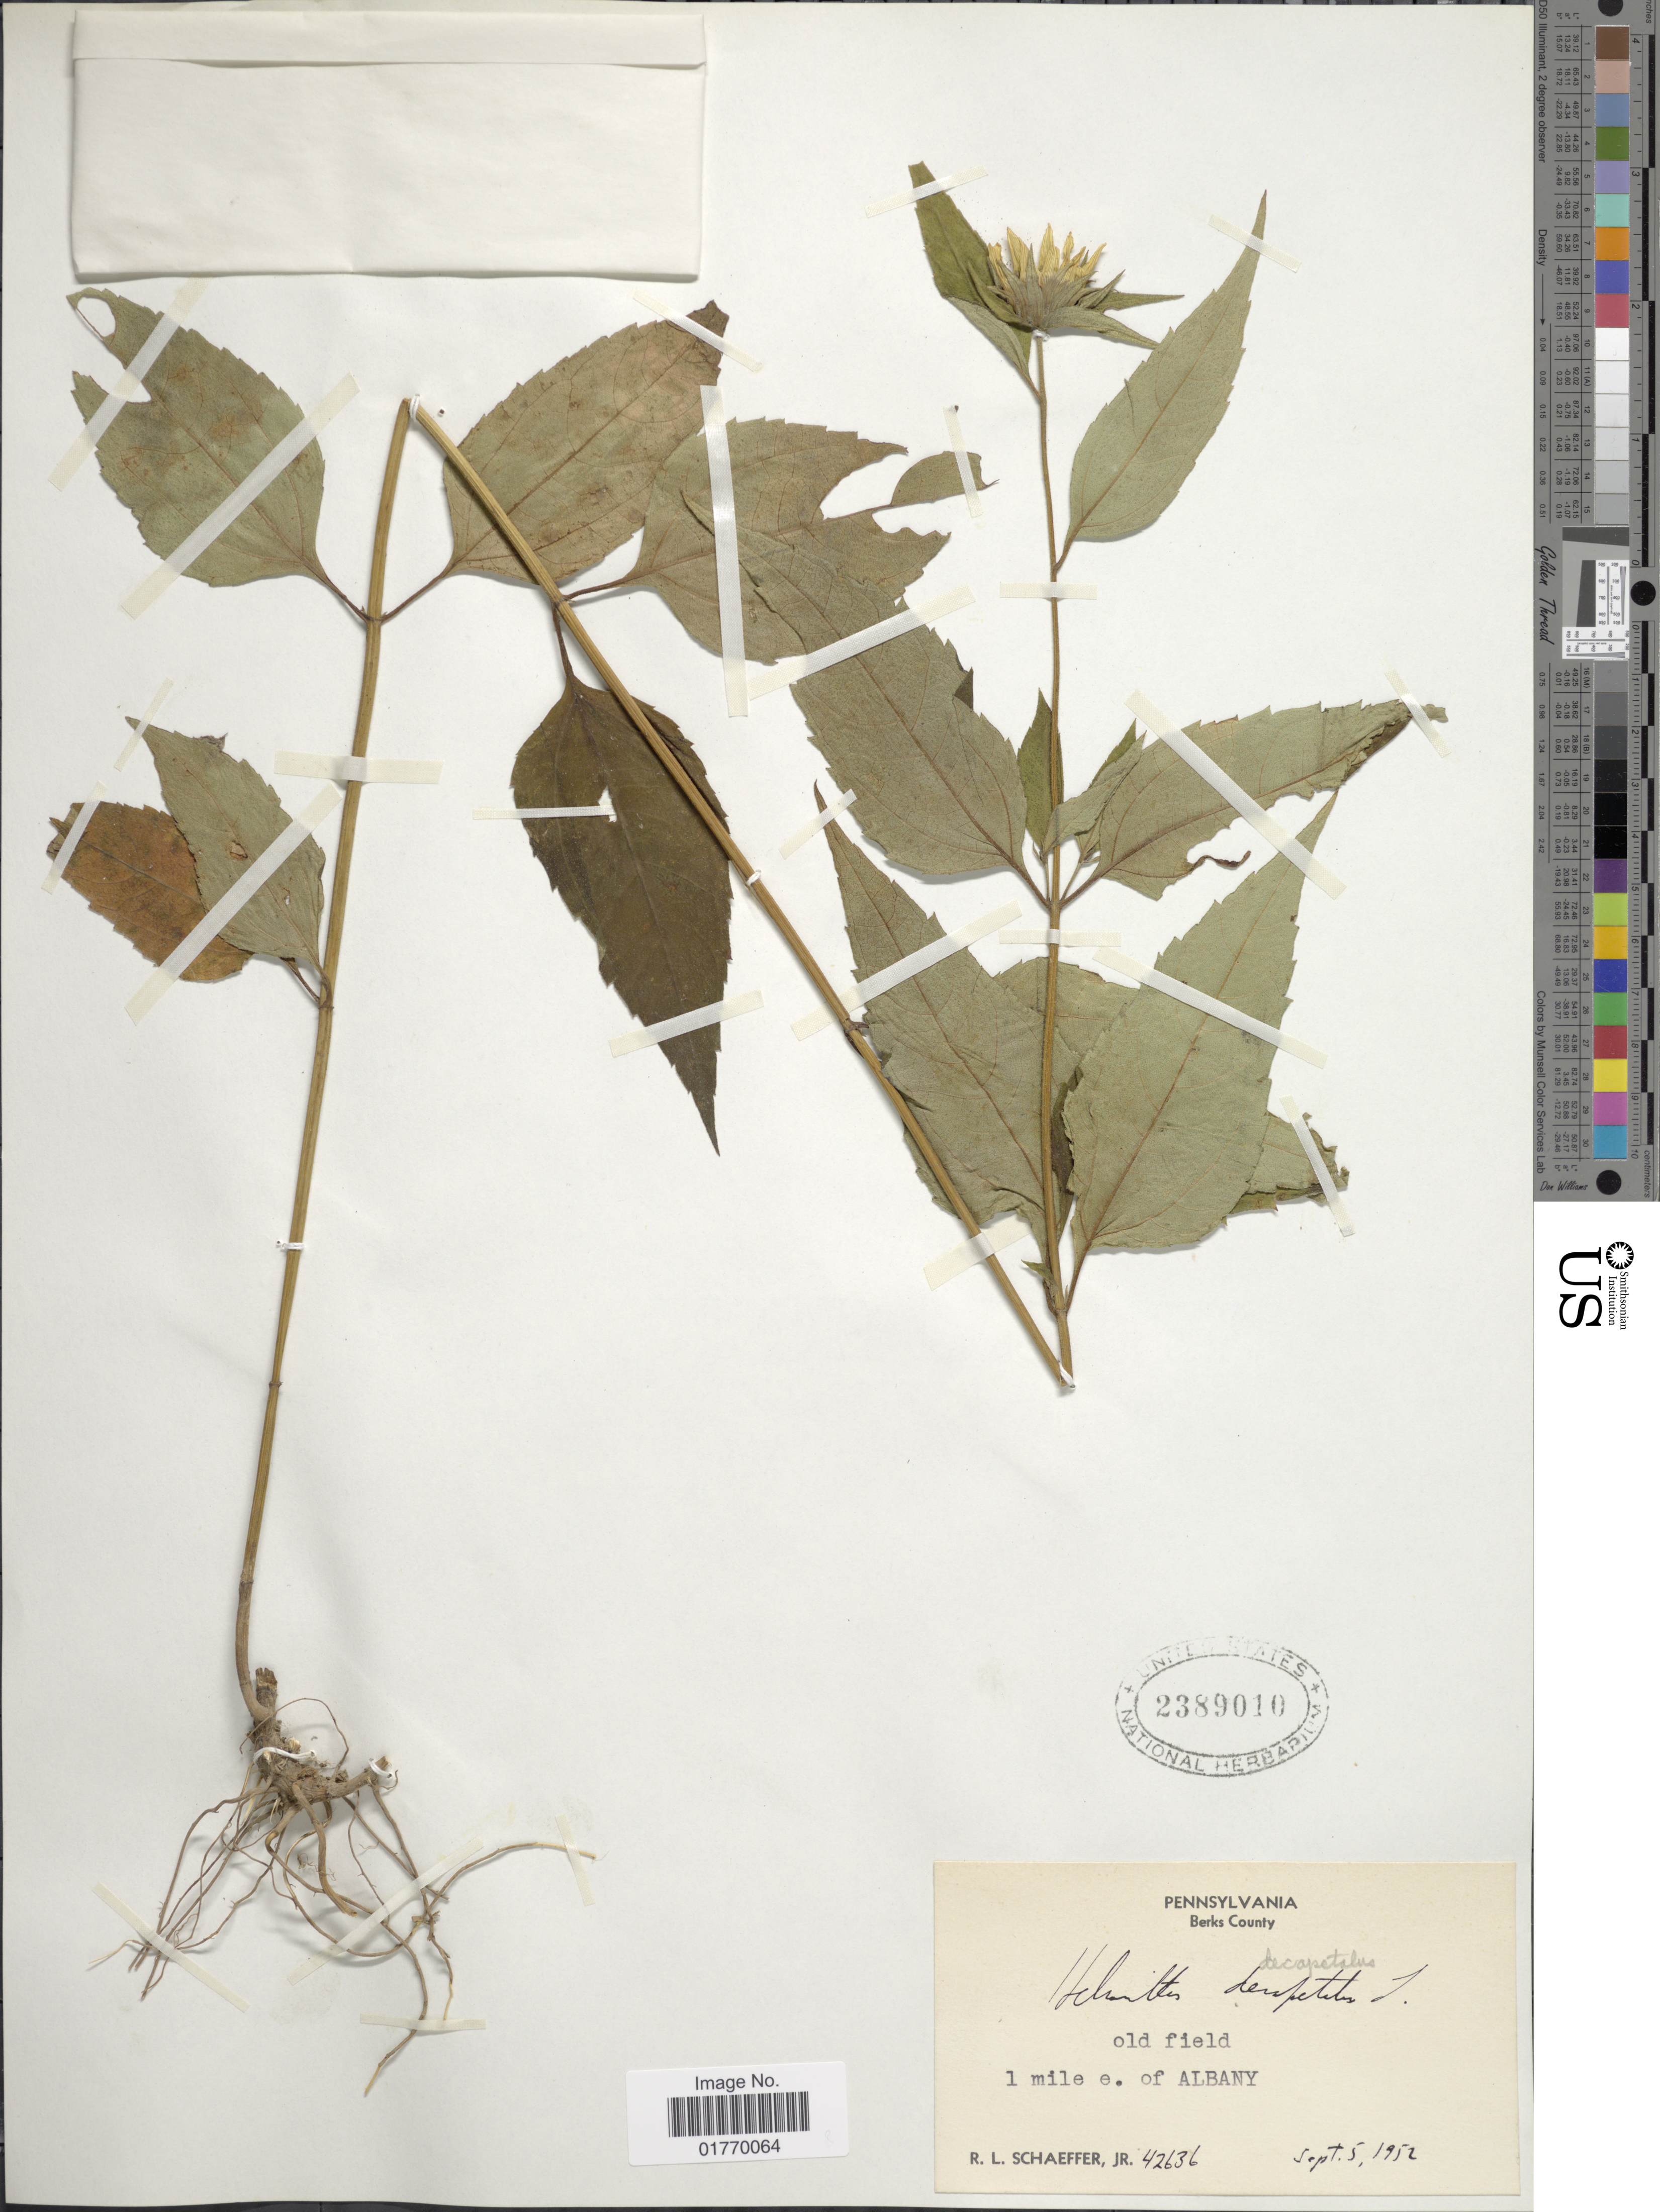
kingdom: Plantae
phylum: Tracheophyta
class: Magnoliopsida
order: Asterales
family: Asteraceae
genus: Helianthus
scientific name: Helianthus decapetalus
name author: L.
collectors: R. L. Schaeffer Jr.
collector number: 42636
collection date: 1952-09-05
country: United States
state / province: Pennsylvania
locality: Berks County, 1 mile e. of Albany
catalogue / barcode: US 2389010